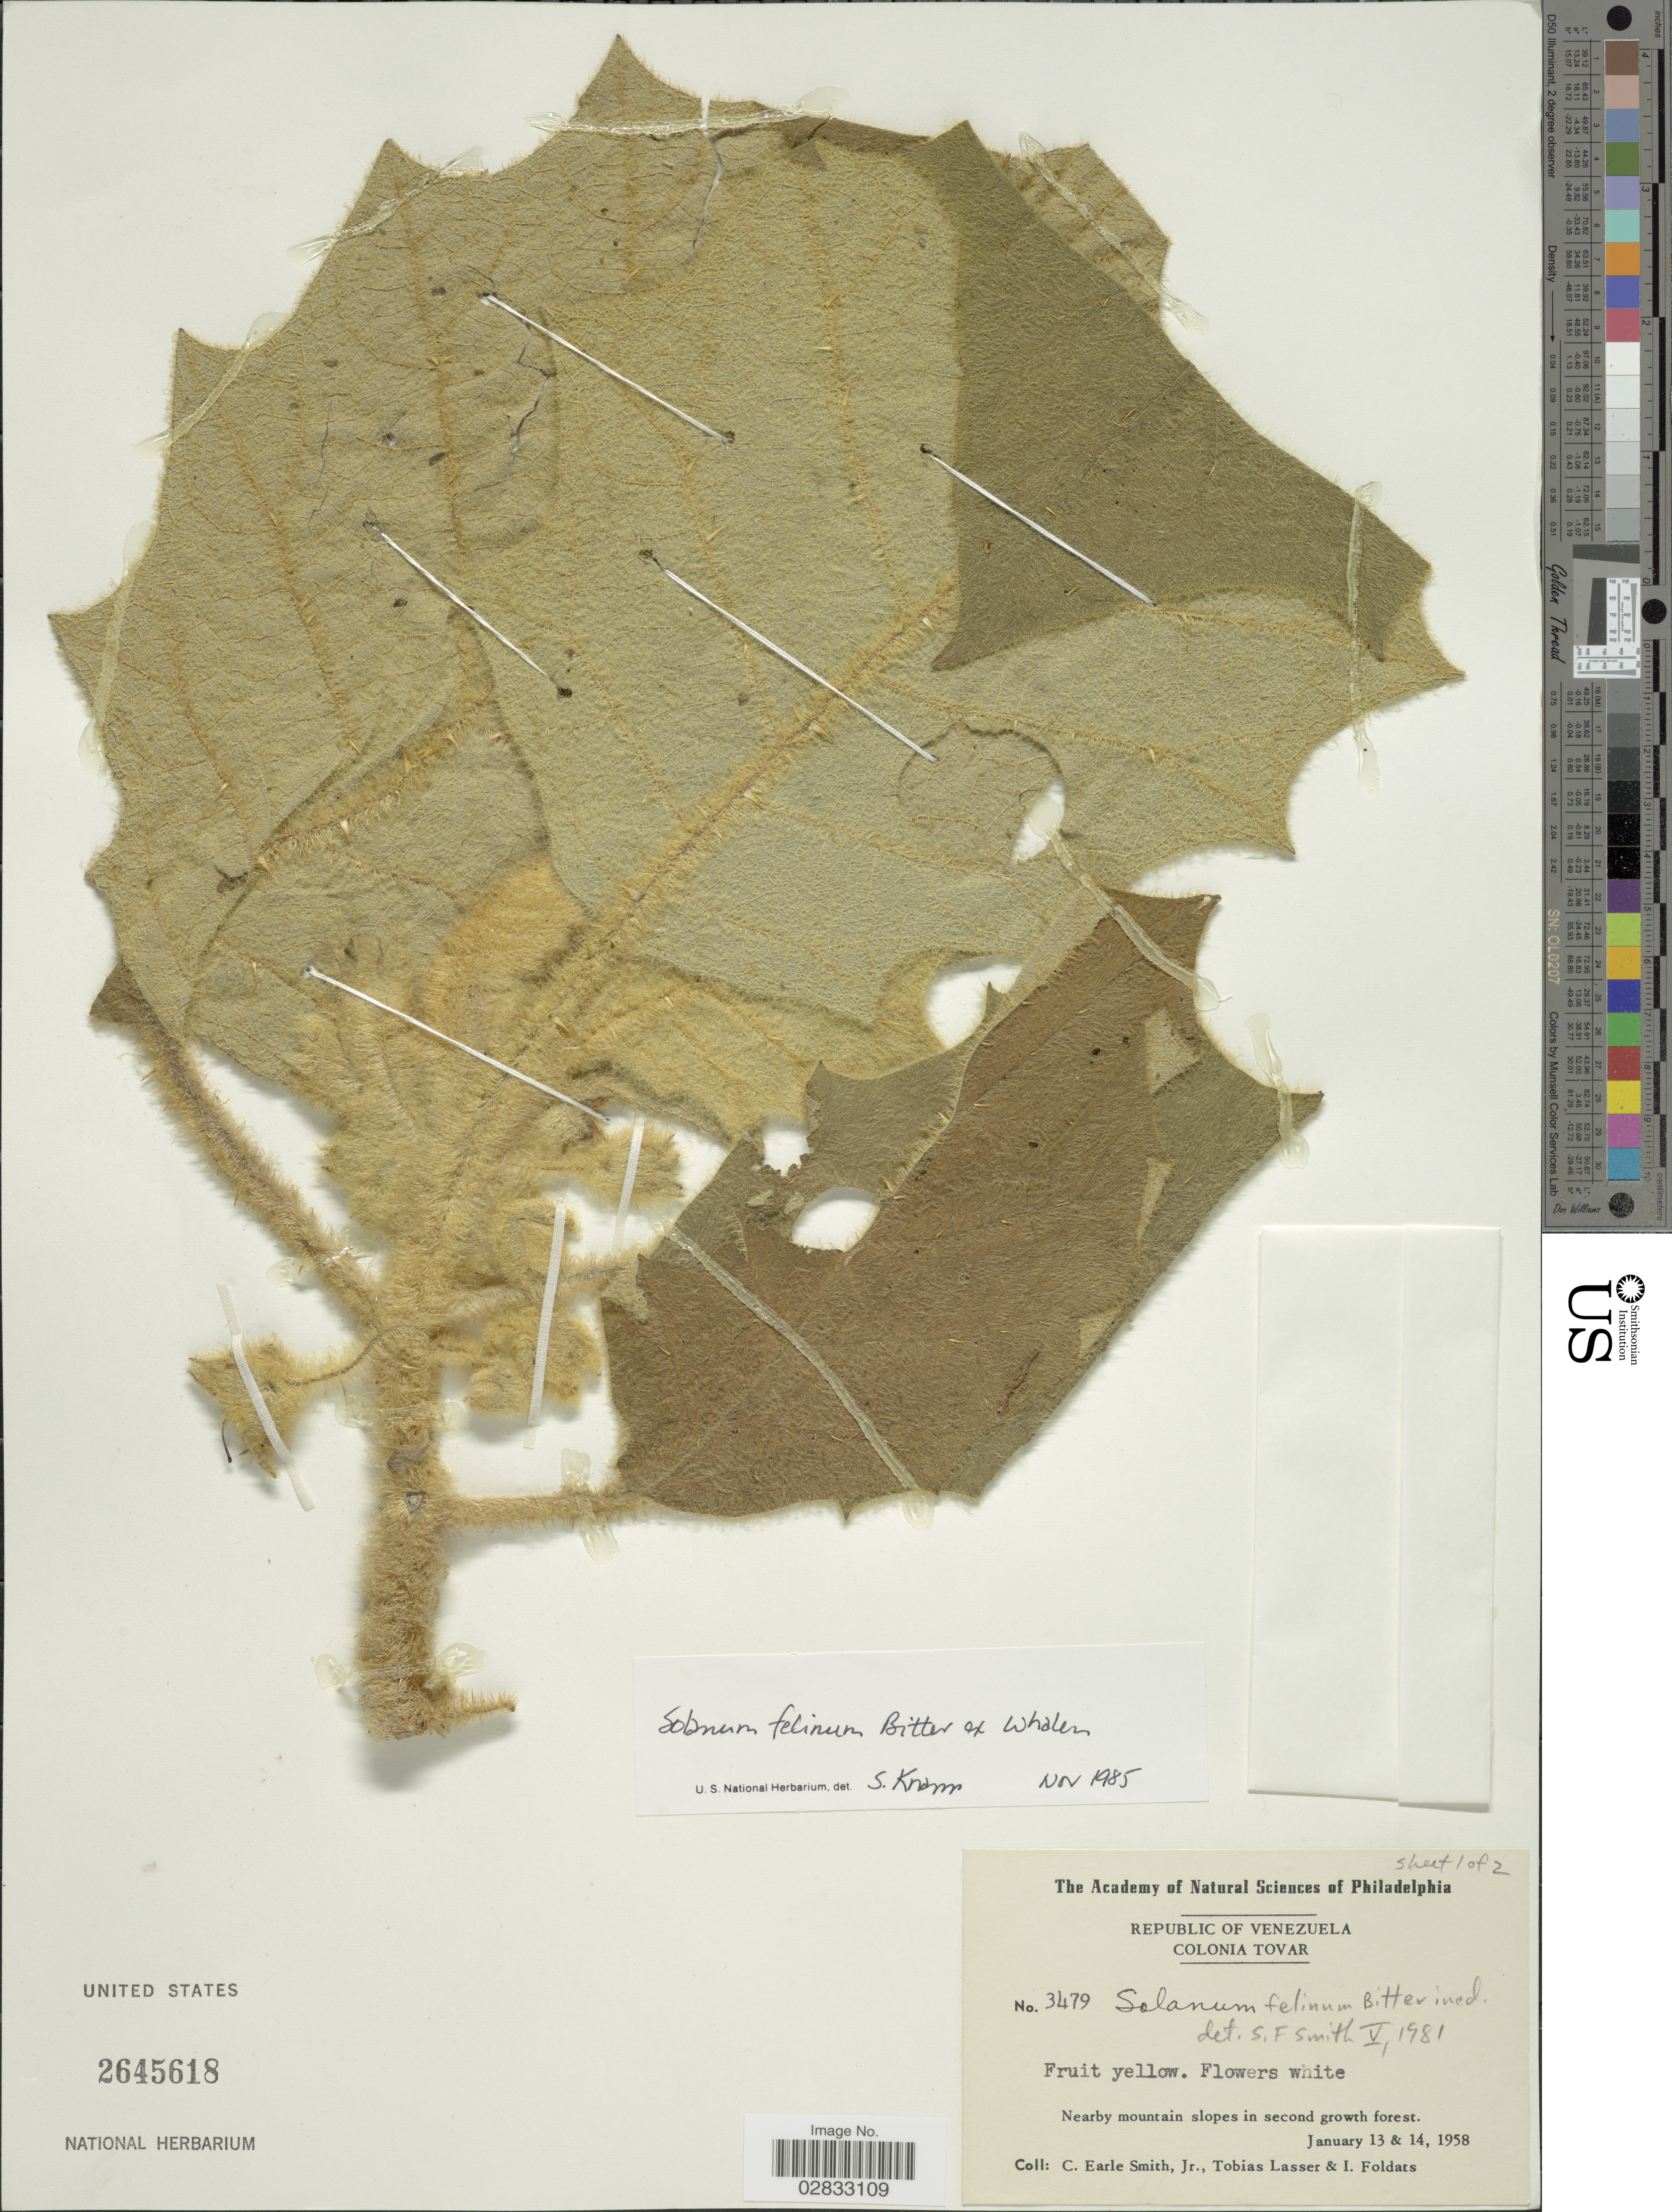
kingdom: Plantae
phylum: Tracheophyta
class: Magnoliopsida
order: Solanales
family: Solanaceae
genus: Solanum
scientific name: Solanum felinum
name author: Bitter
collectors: C. E. Smith Jr., T. Lasser & I. Foldats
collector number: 3479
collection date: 1958-01-13/1958-01-14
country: Venezuela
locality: Colonia Tovar. Nearby mountain slopes in second growth forest.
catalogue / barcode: US 2645618